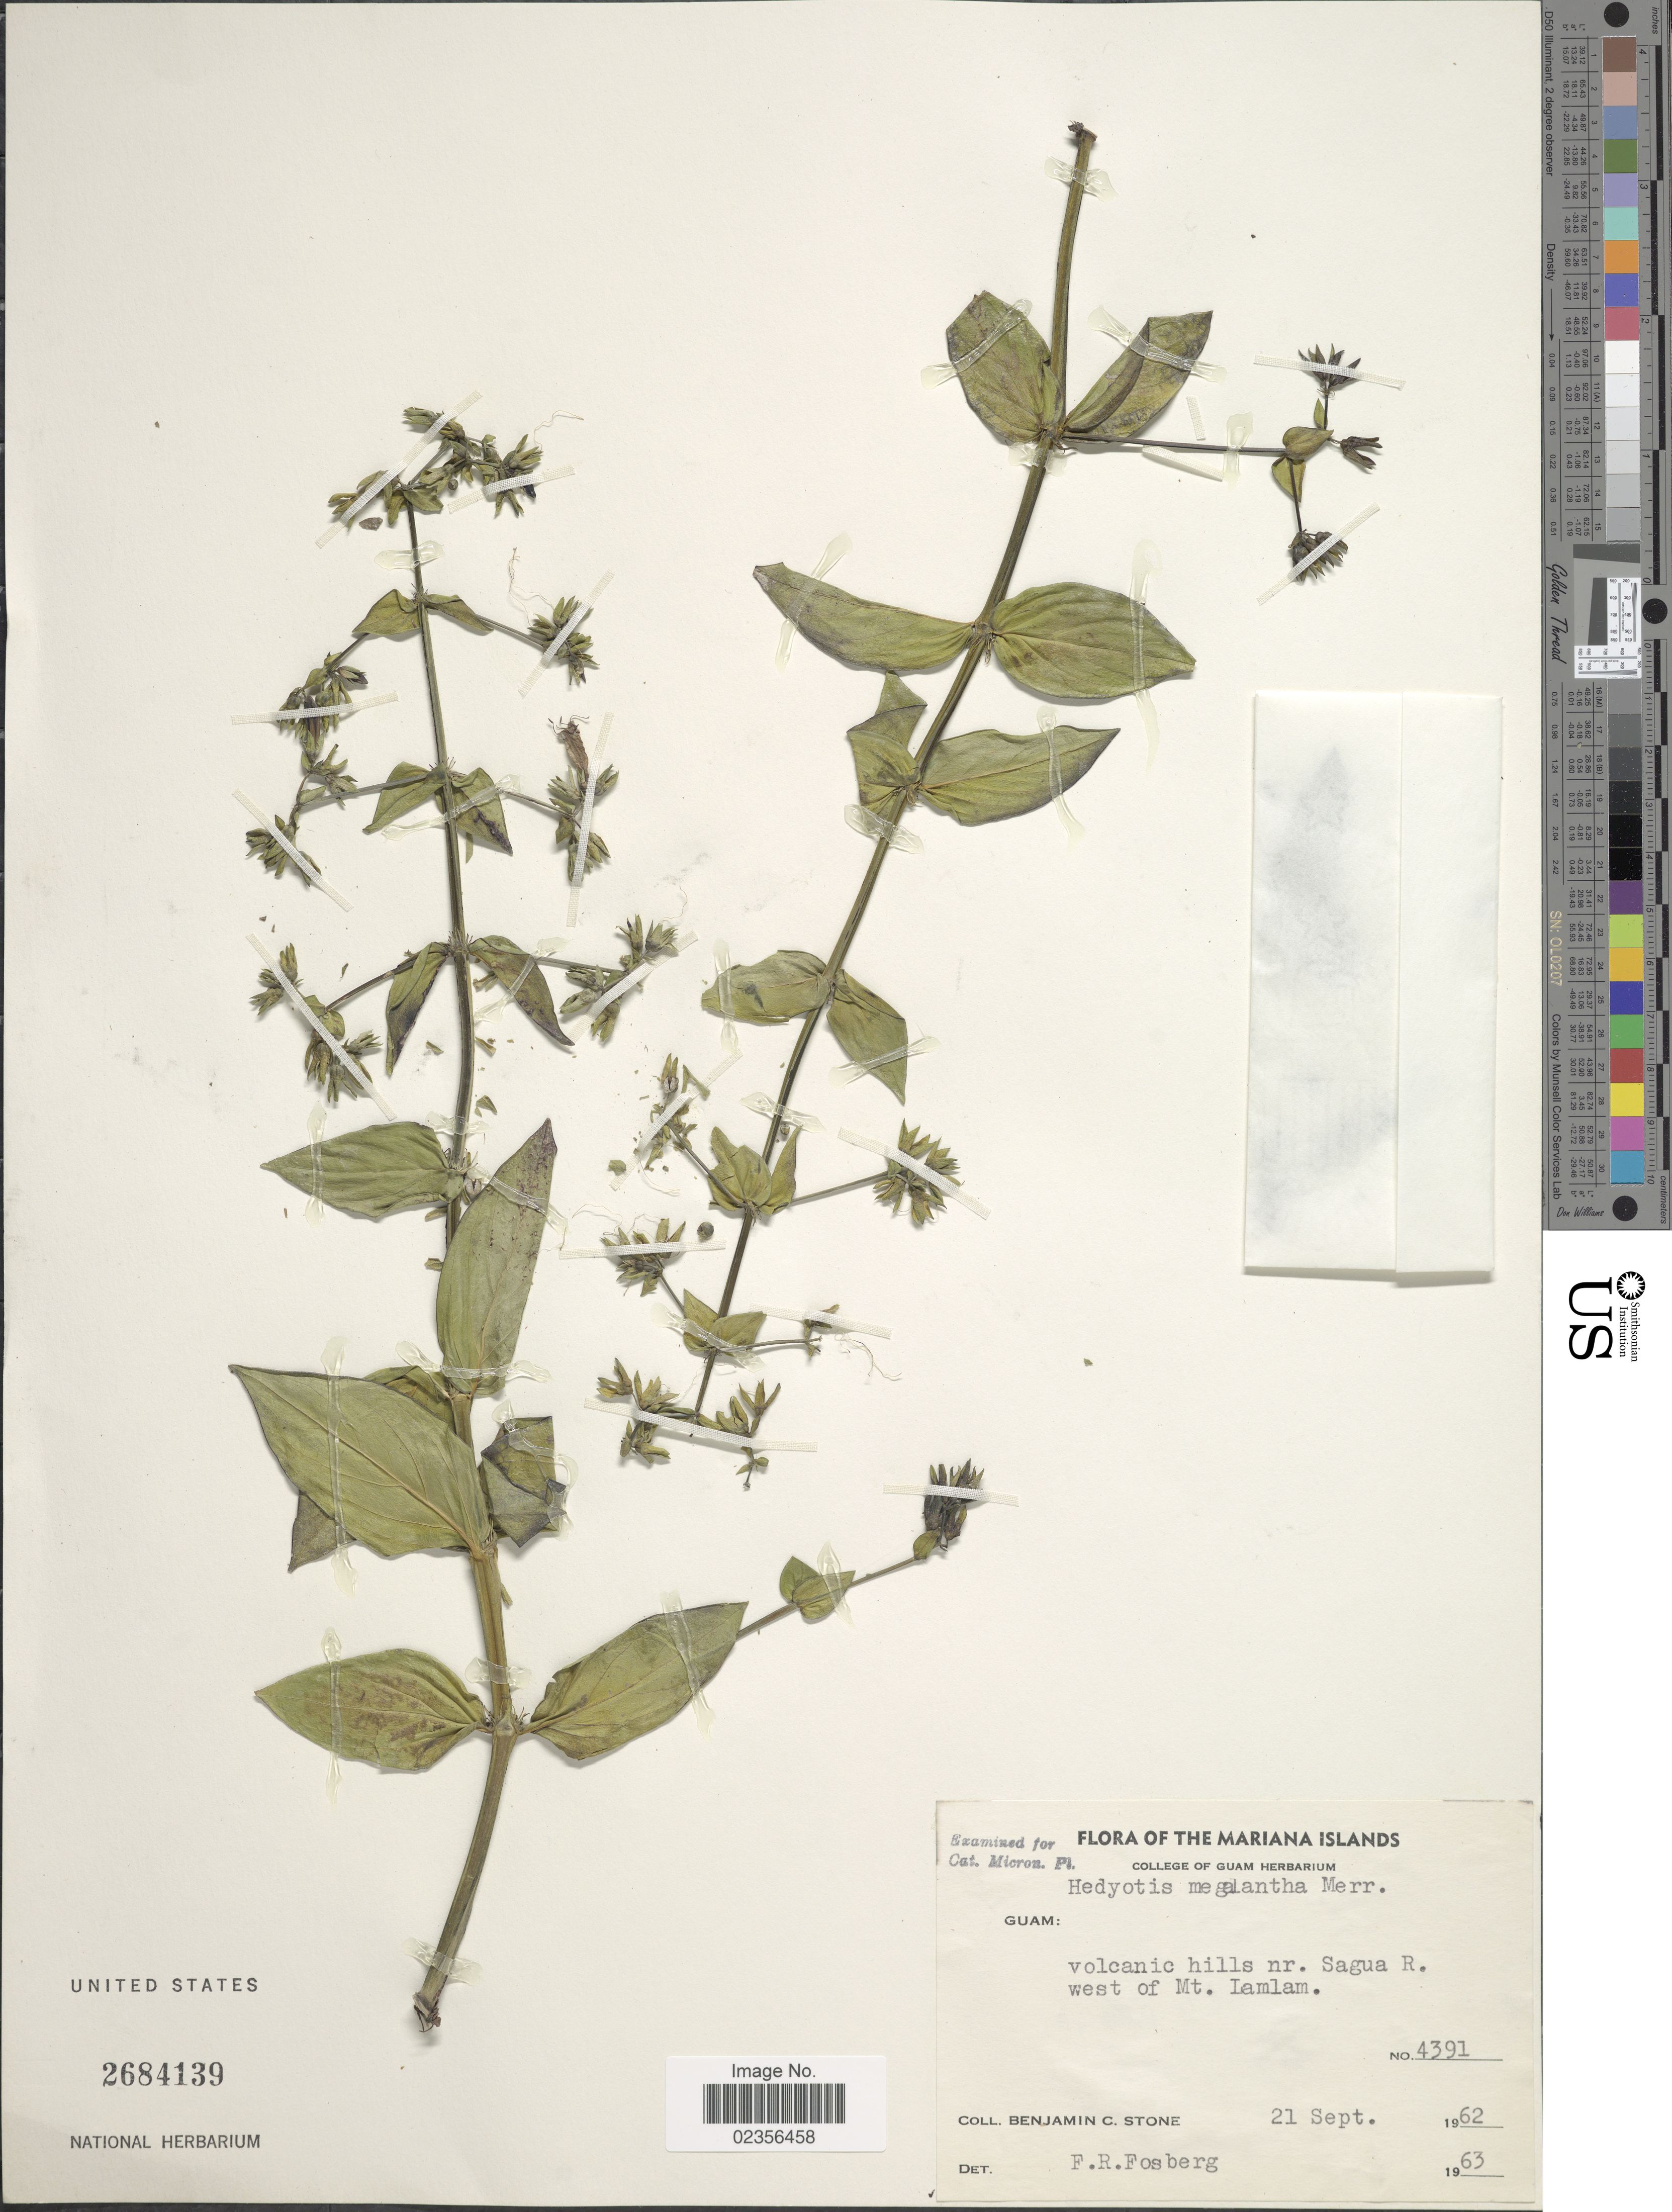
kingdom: Plantae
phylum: Tracheophyta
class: Magnoliopsida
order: Gentianales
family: Rubiaceae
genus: Hedyotis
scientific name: Hedyotis megalantha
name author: Merr.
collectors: B. C. Stone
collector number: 4391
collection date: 1962-09-21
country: Guam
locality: Mariana Islands. nr. Sagua R. west of Mt. Lamlam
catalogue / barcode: US 2684139